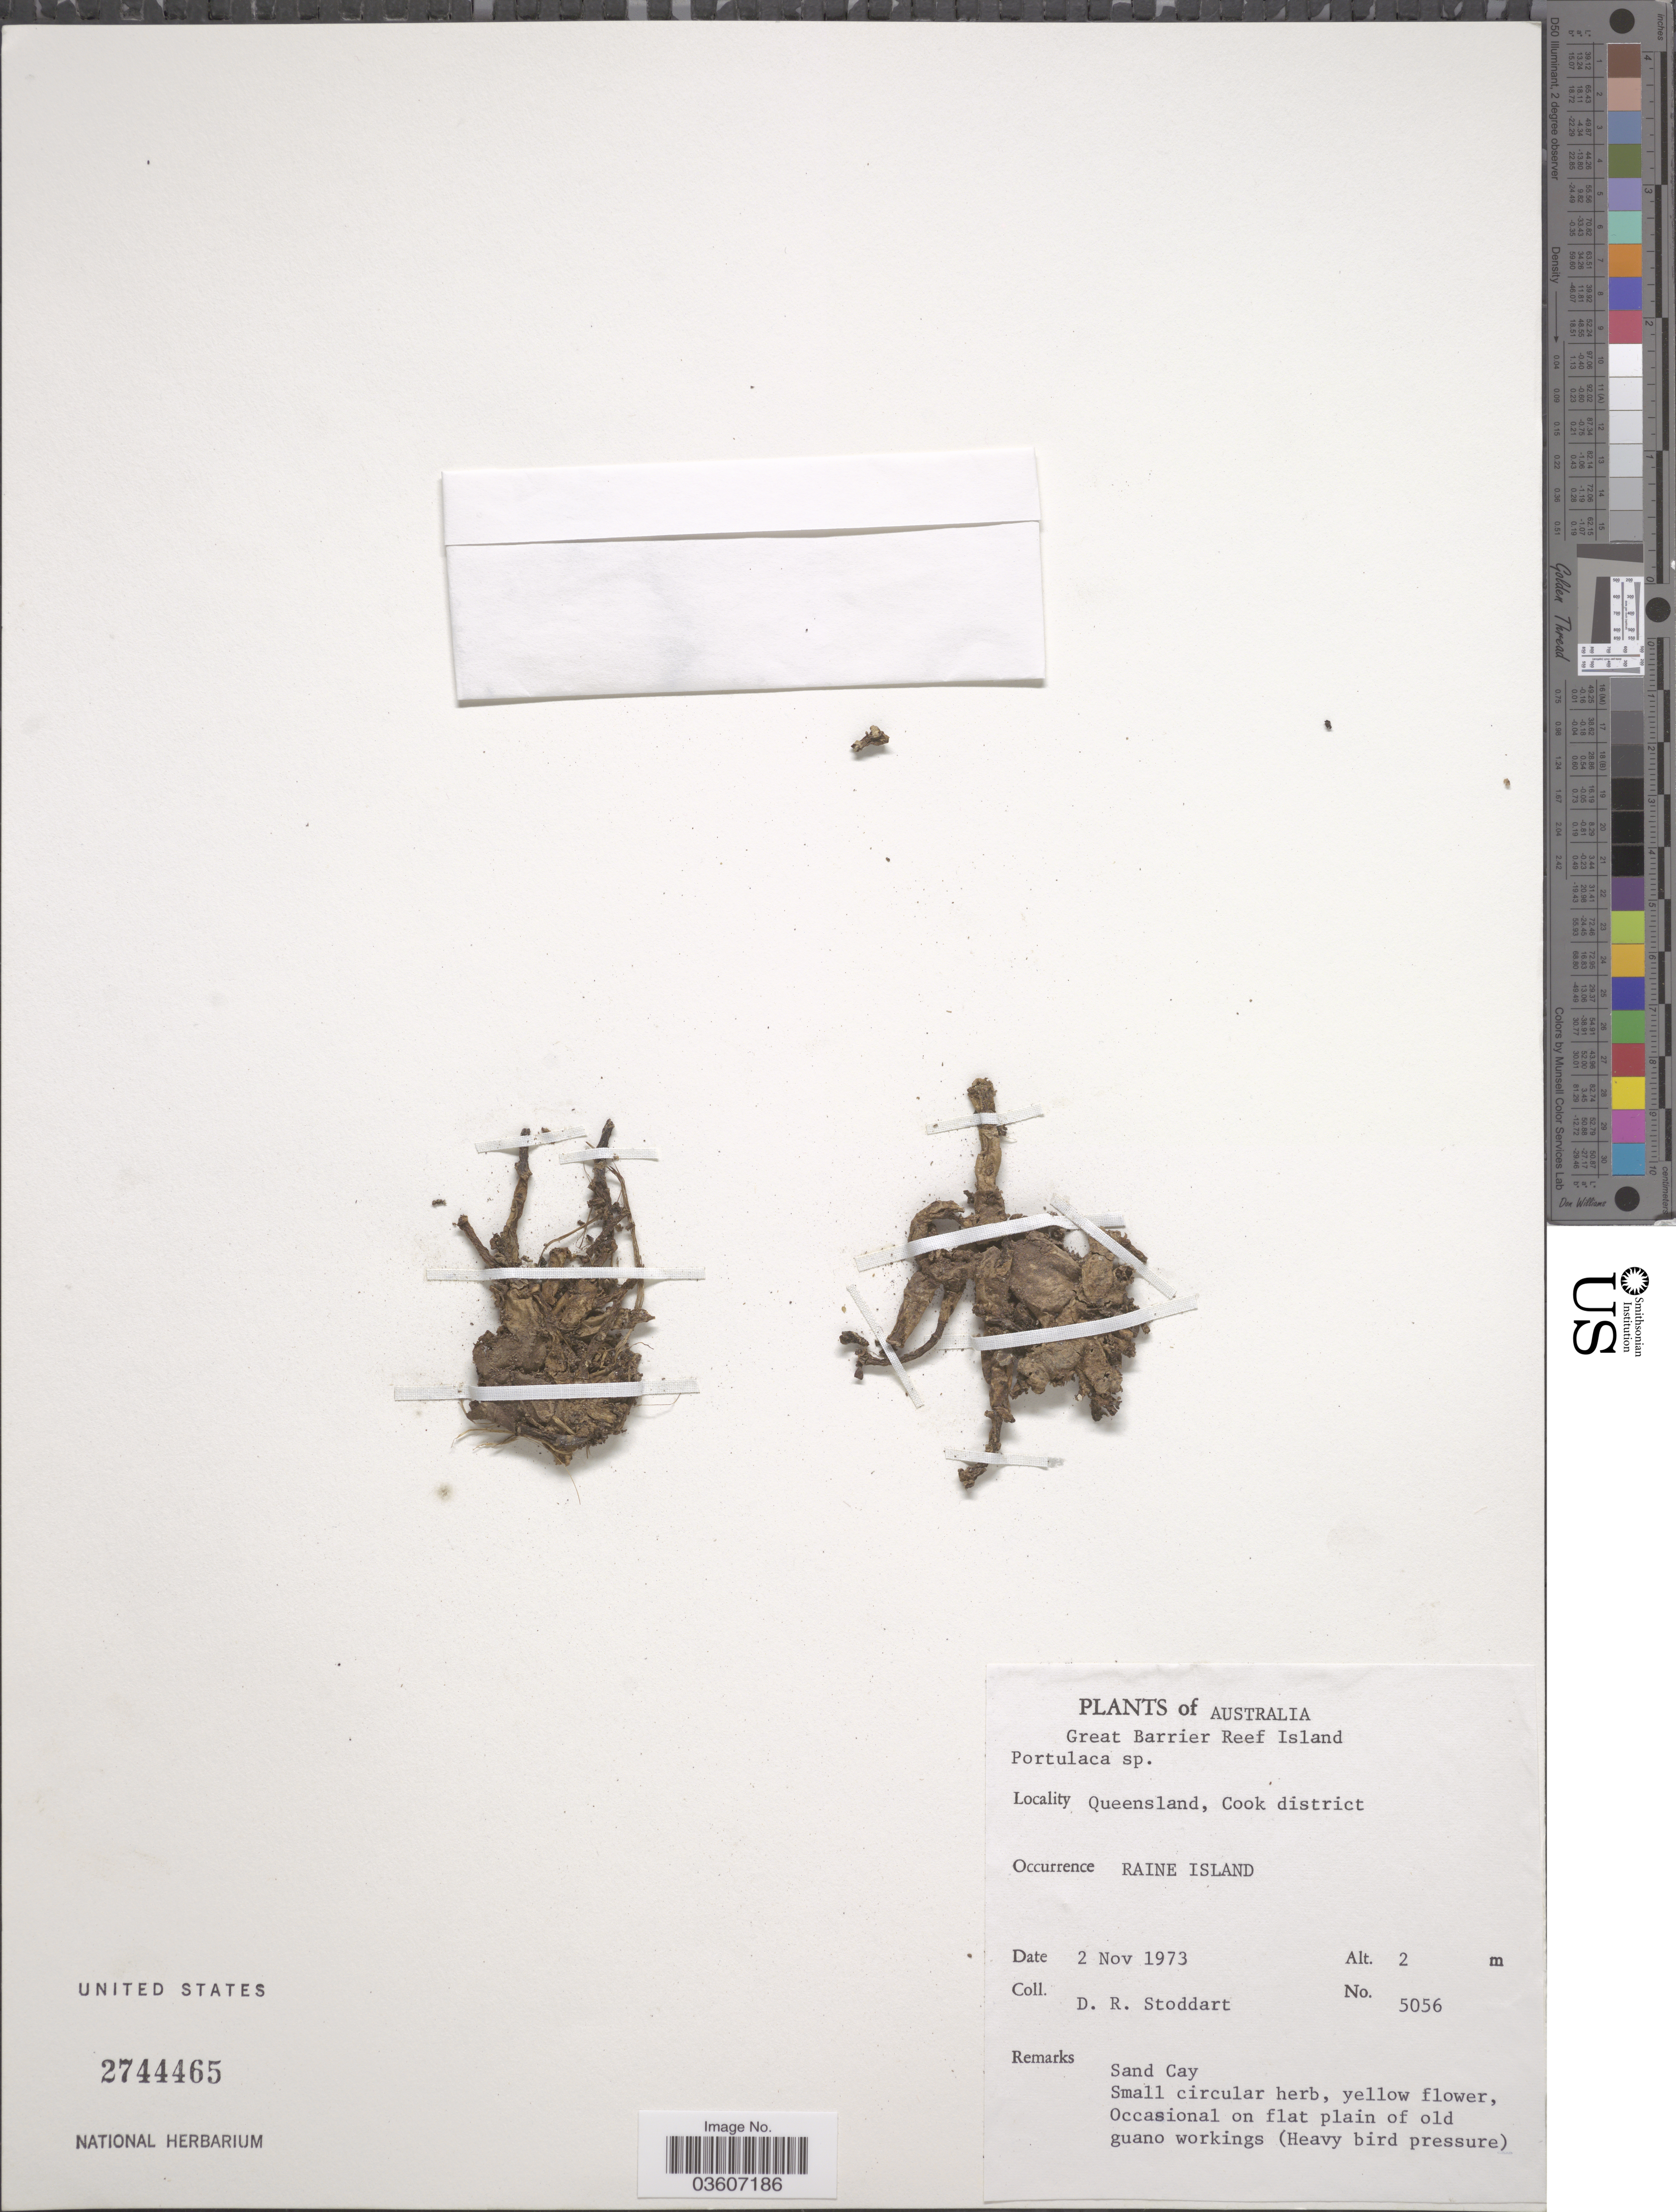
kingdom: Plantae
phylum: Tracheophyta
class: Magnoliopsida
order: Caryophyllales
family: Portulacaceae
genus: Portulaca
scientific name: Portulaca sp.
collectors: D. R. Stoddart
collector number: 5056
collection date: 1973-11-02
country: Australia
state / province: Queensland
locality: Great Barrier Reef Island. Cook district. Raine Island.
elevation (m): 2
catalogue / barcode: US 2744465